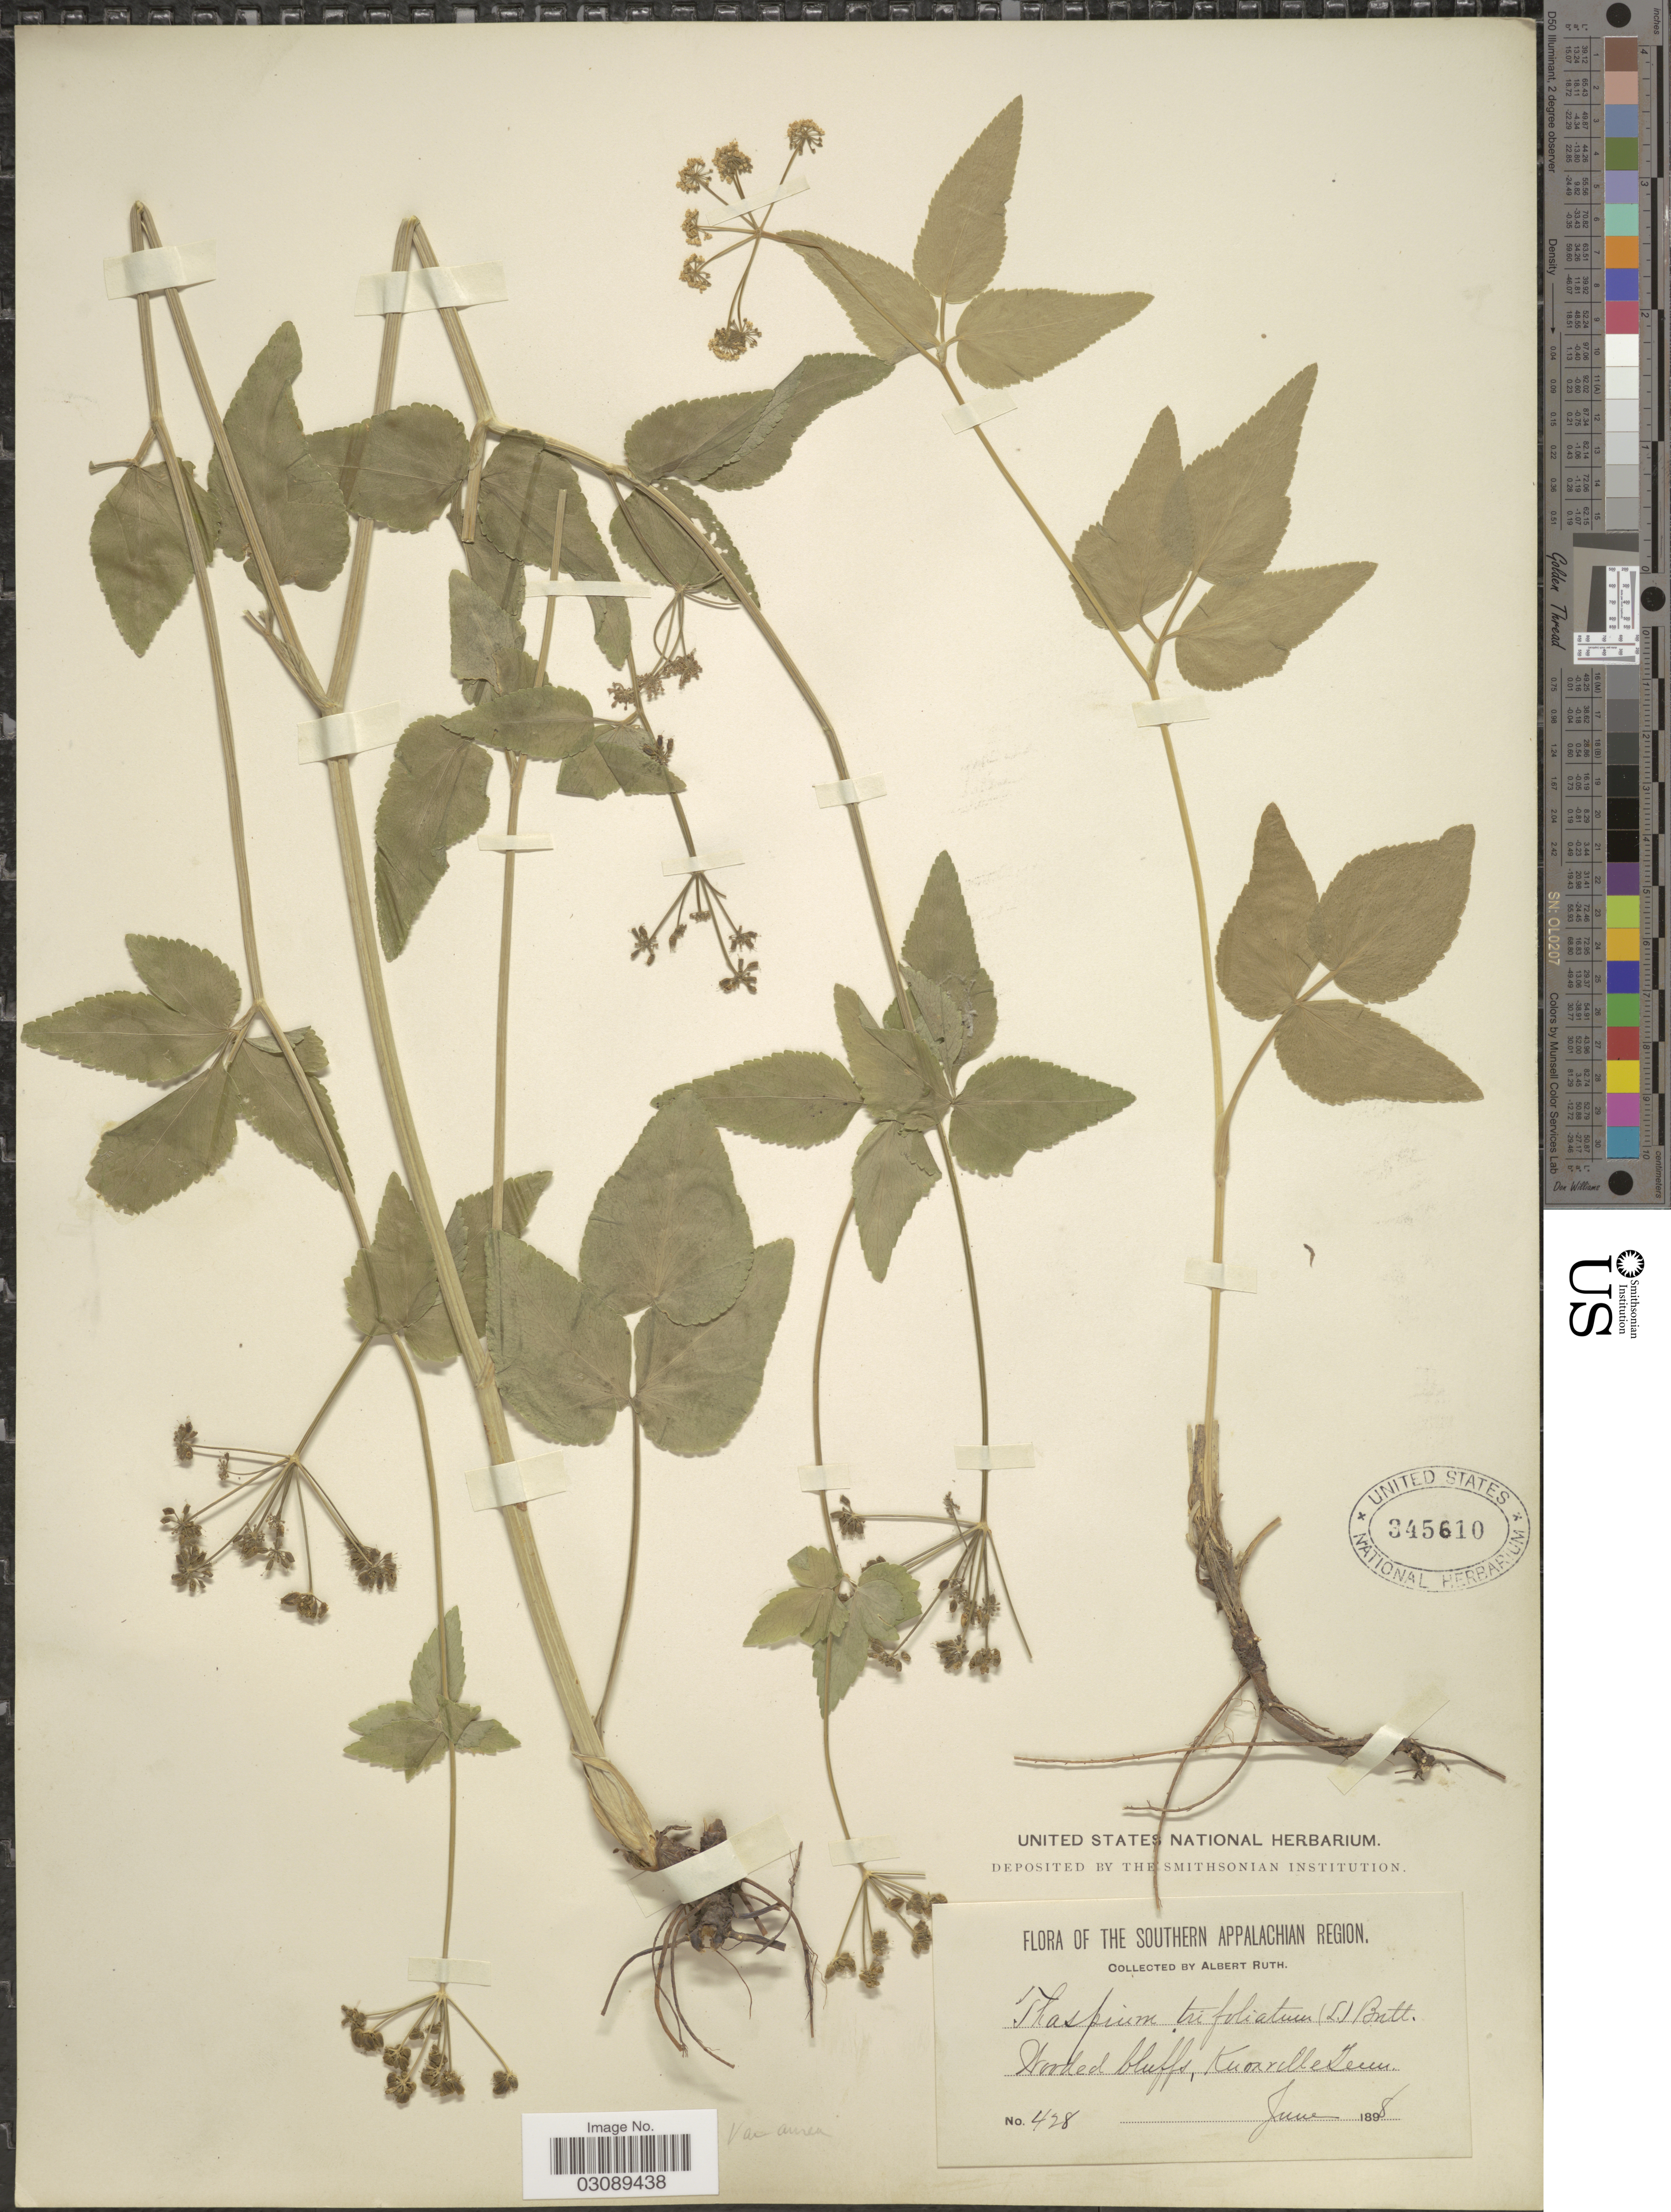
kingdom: Plantae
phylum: Tracheophyta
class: Magnoliopsida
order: Apiales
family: Apiaceae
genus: Thaspium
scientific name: Thaspium aureum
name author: (L.) Nutt.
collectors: A. Ruth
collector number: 428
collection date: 1898-06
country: United States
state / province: Tennessee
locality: Southern Appalachian Region. Knoxville.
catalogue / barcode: US 345610